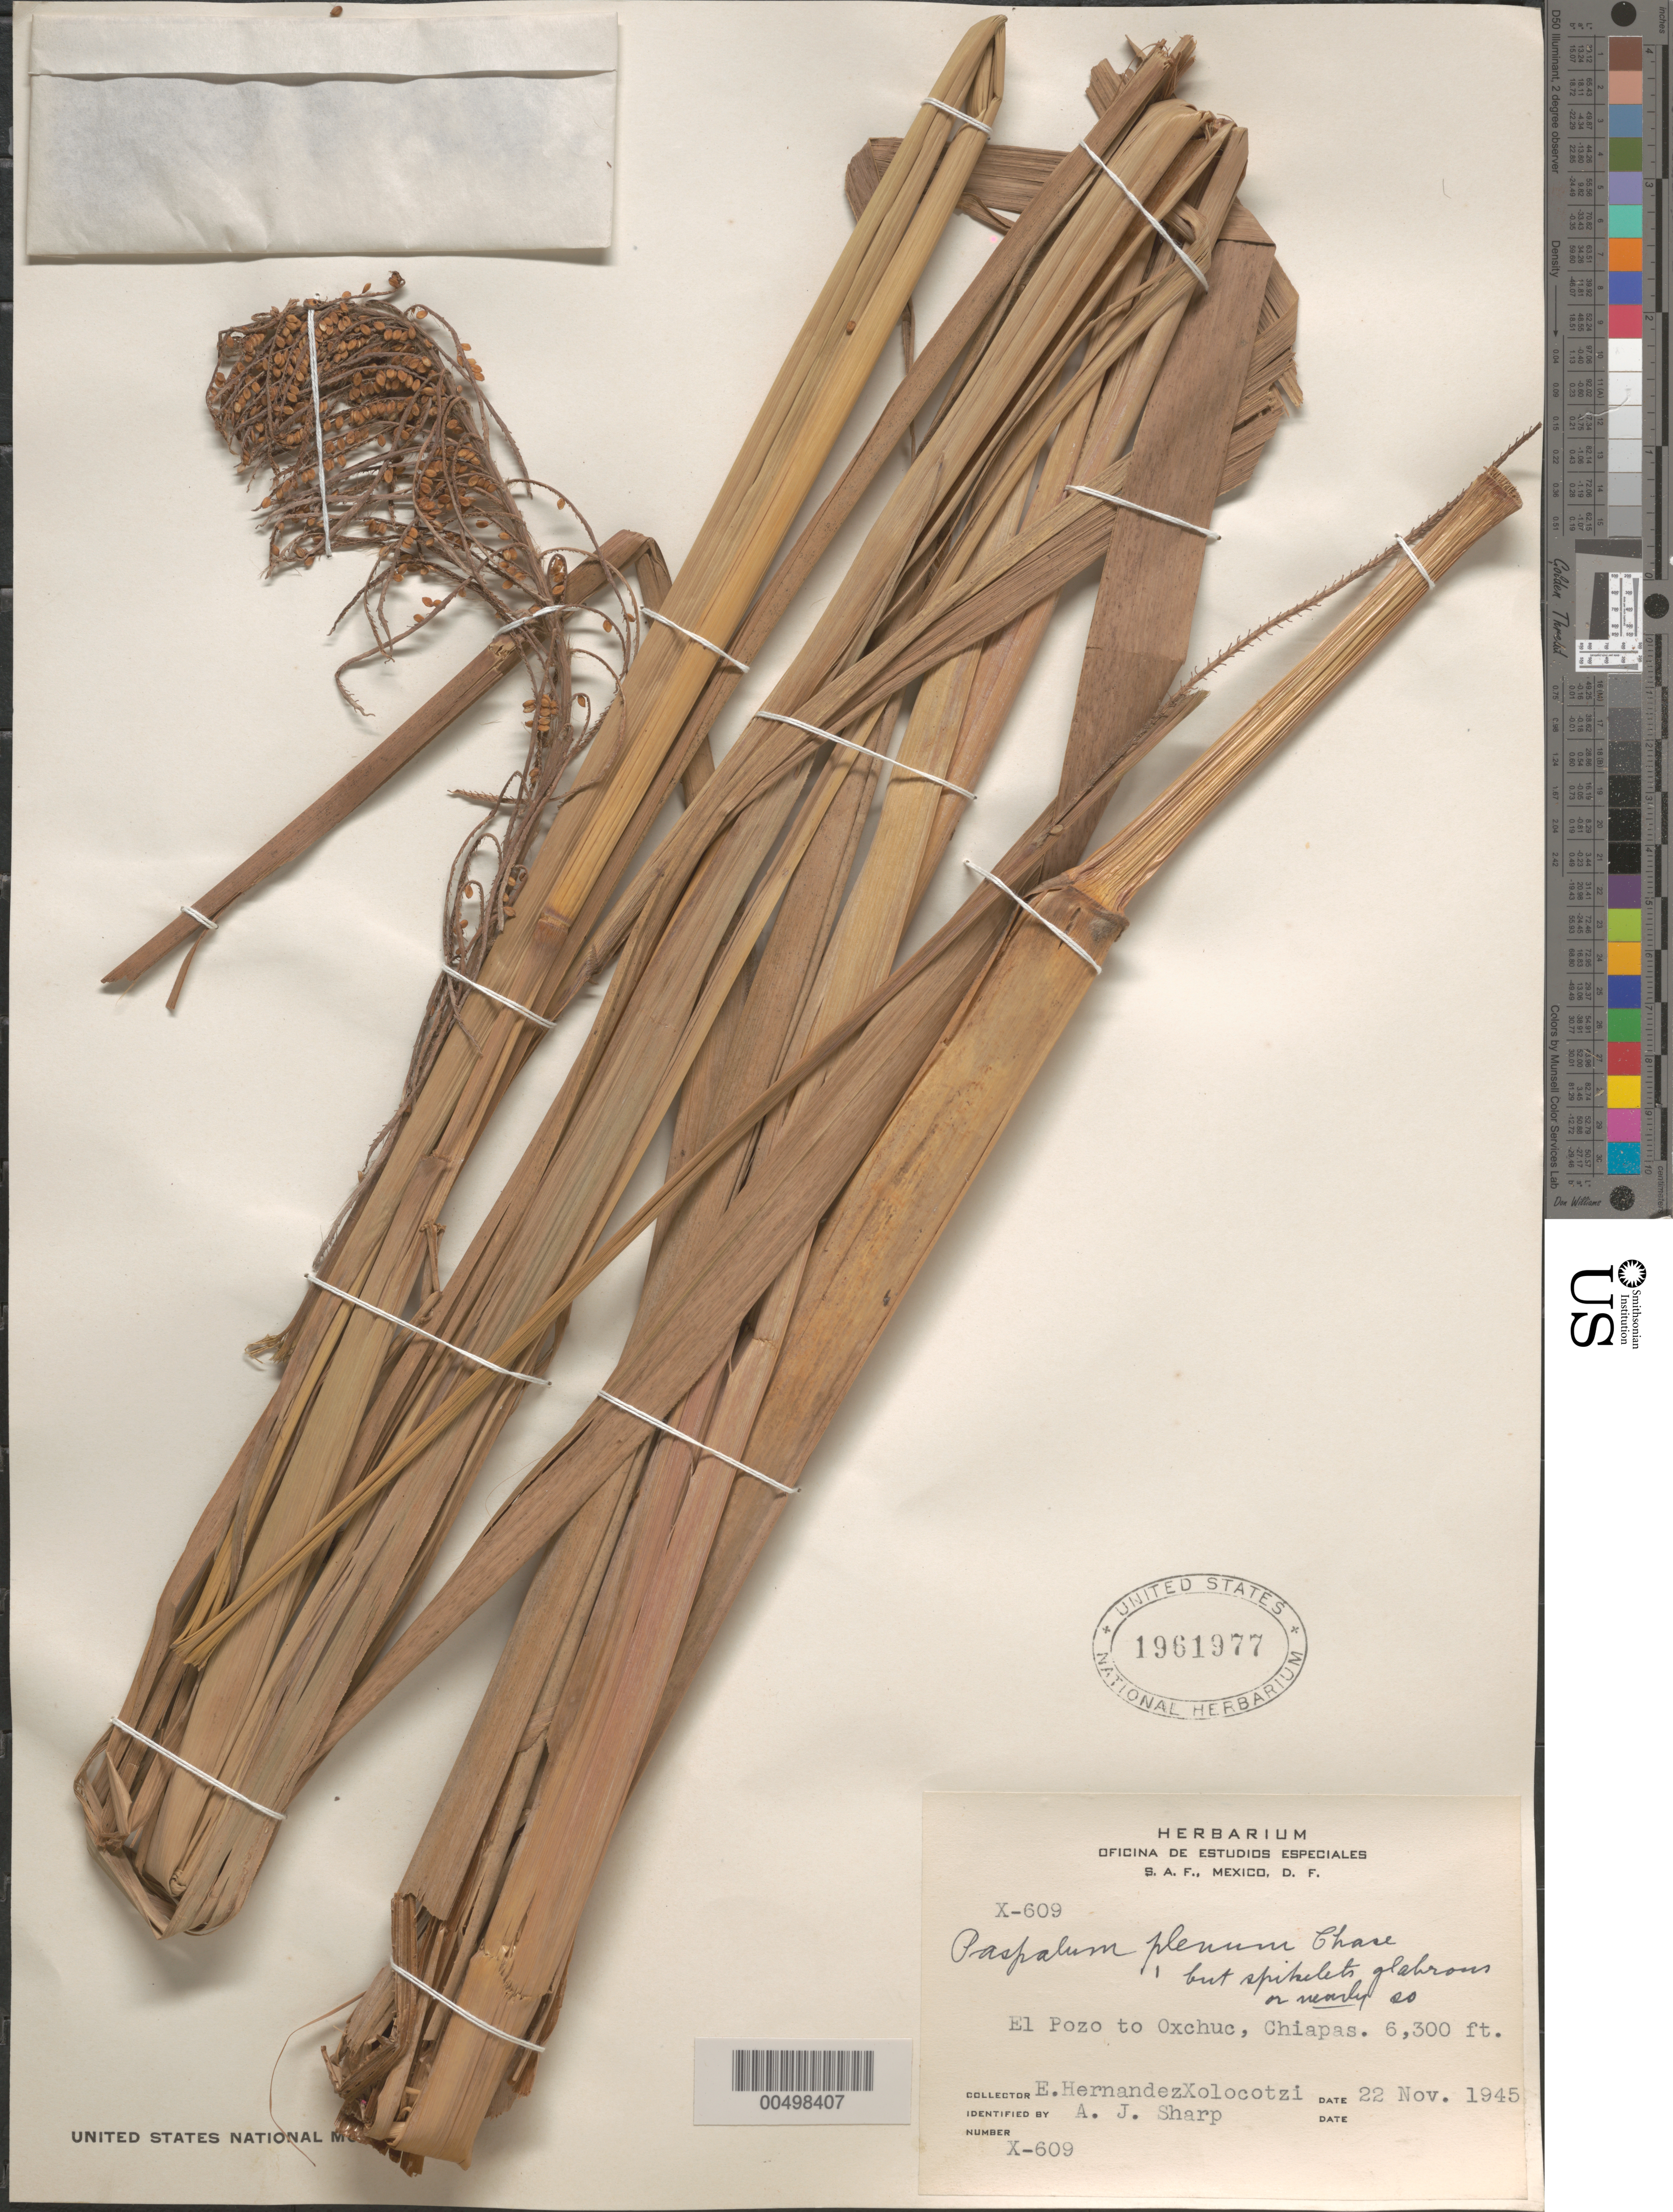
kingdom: Plantae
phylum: Tracheophyta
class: Liliopsida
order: Poales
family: Poaceae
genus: Paspalum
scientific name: Paspalum plenum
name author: Chase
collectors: E. I. Hernández-X. & A. J. Sharp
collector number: X-609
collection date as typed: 22 Nov 1945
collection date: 1945-11-22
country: Mexico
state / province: Chiapas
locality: El Pozo to Oxchuc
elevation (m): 1920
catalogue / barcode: US 1961977